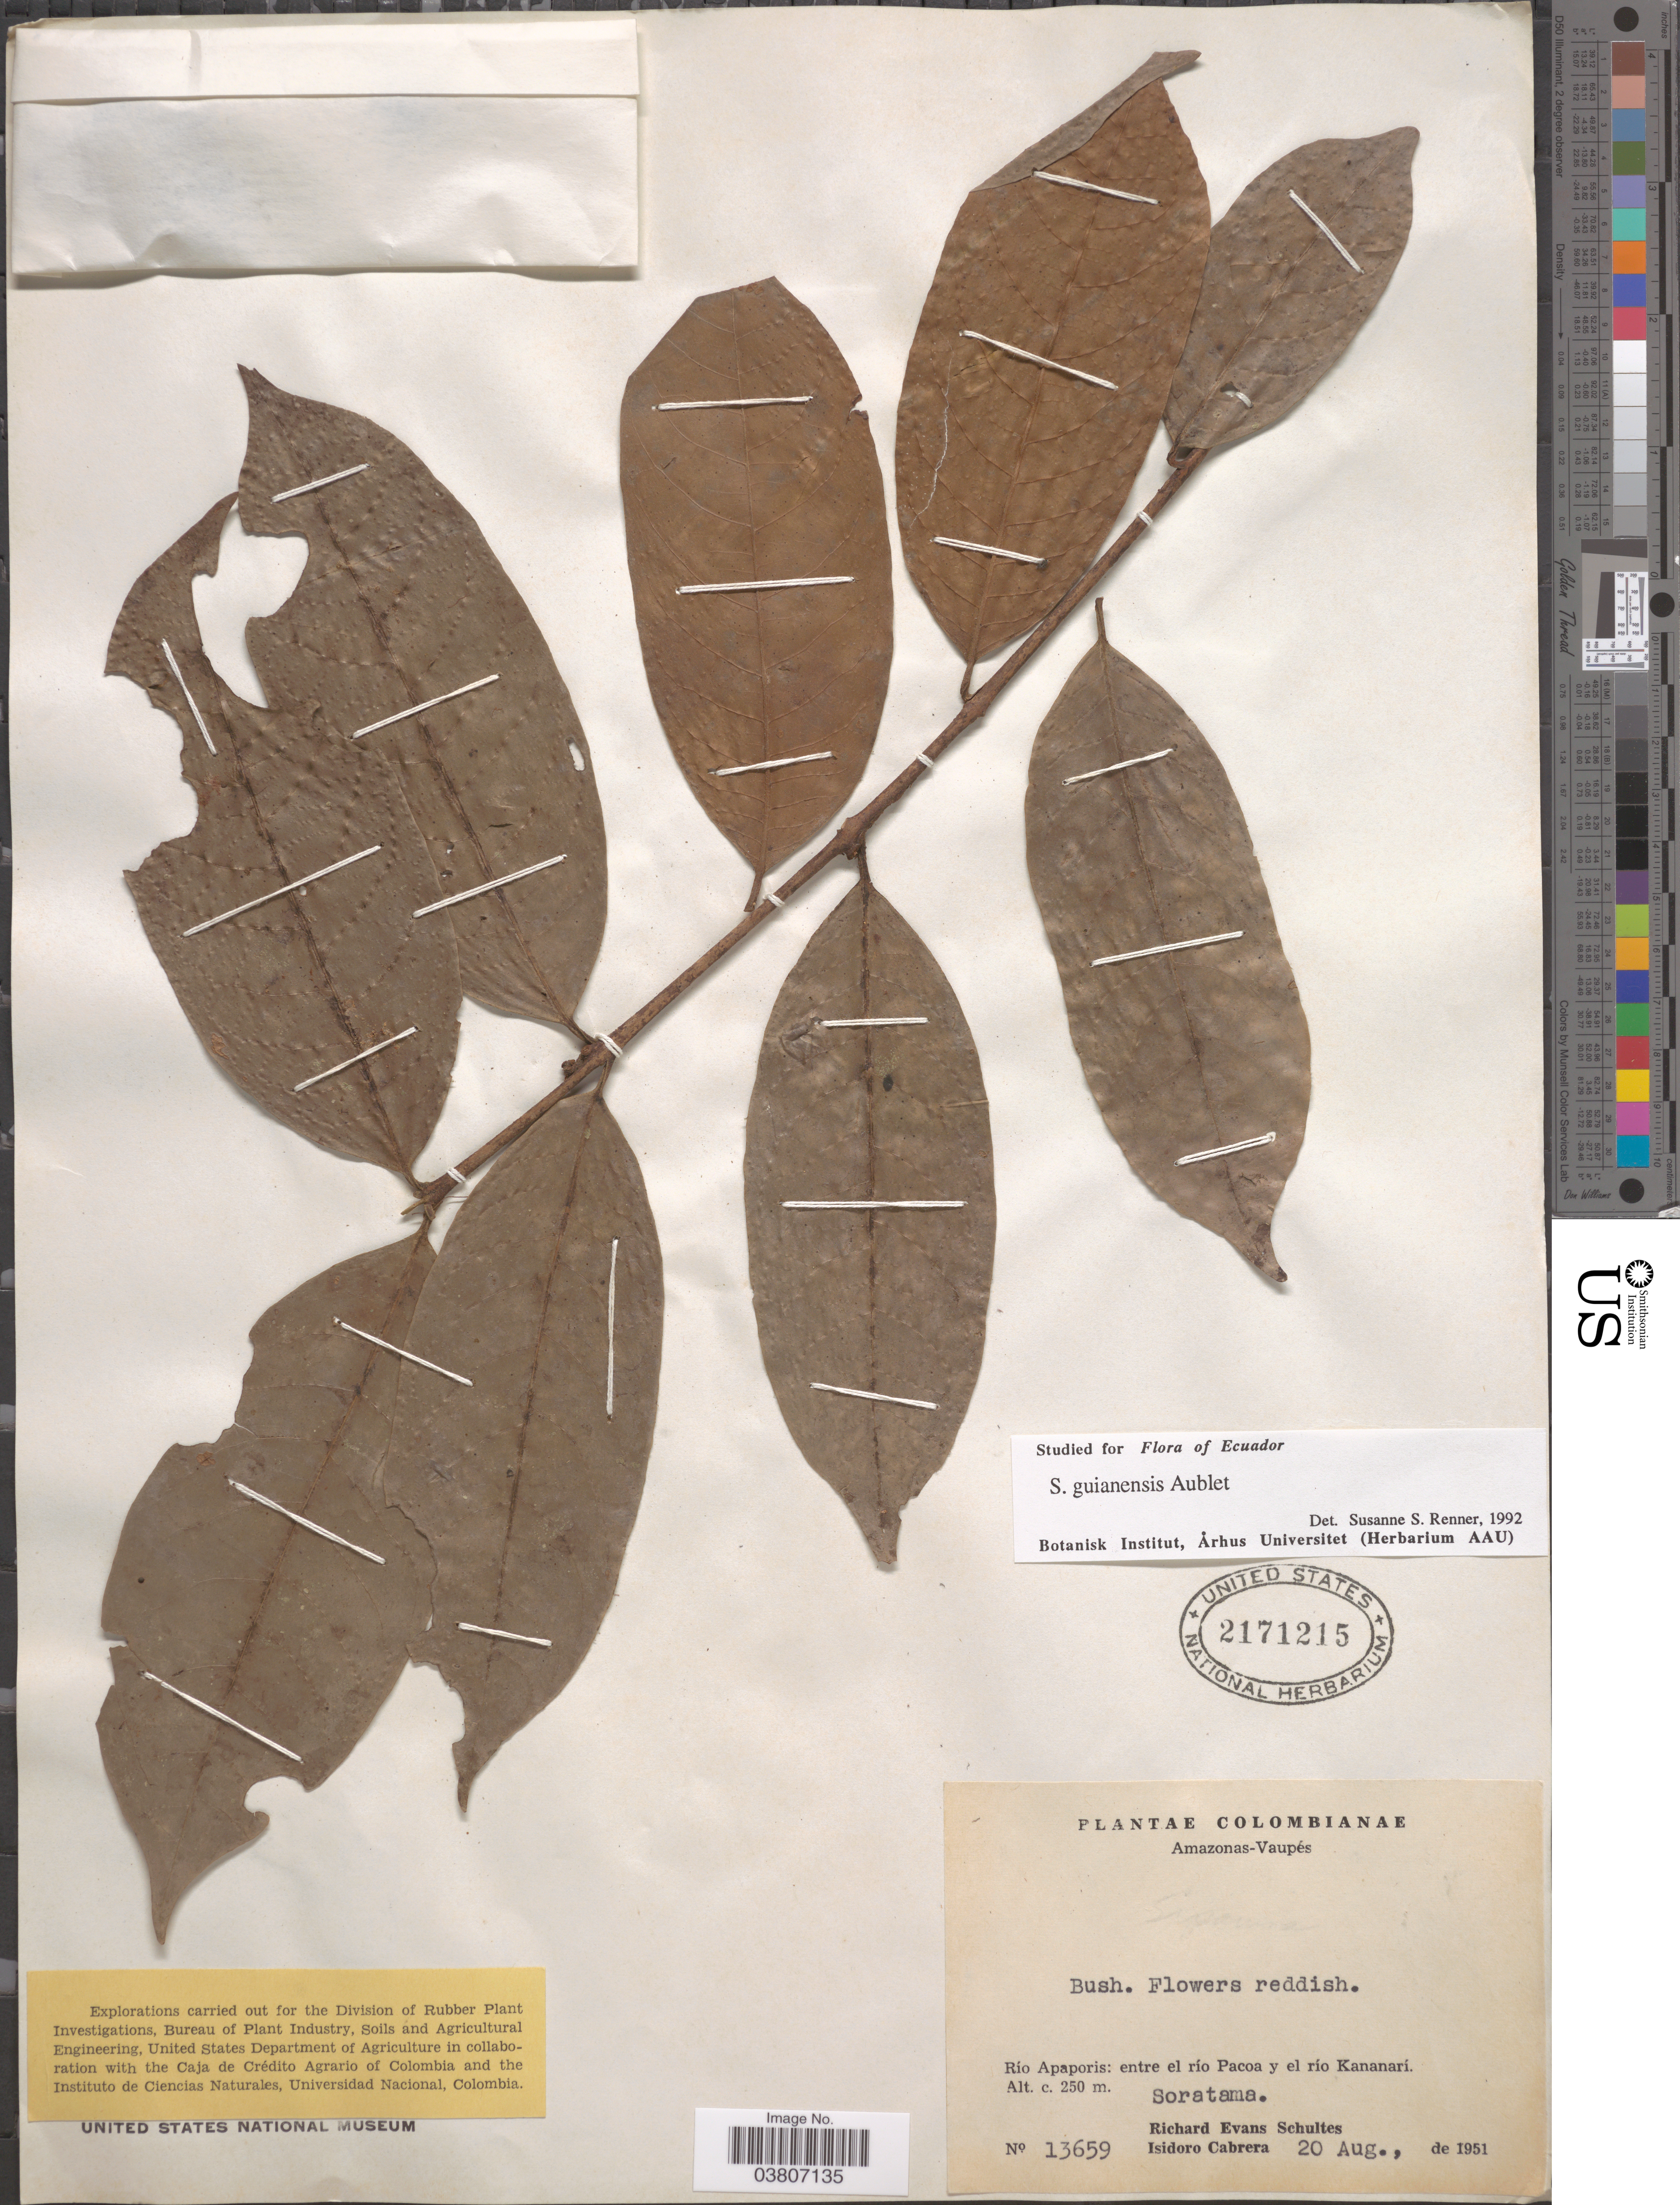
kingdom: Plantae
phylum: Tracheophyta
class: Magnoliopsida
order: Laurales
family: Siparunaceae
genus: Siparuna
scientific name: Siparuna guianensis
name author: Aubl.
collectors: R. E. Schultes & I. Cabrera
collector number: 13659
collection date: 1951-08-20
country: Colombia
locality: Amazonas-Vaupés. Río Apaporis: entre el río Pacoa y el río Kananari. Soratama.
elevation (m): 250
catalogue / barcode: US 2171215